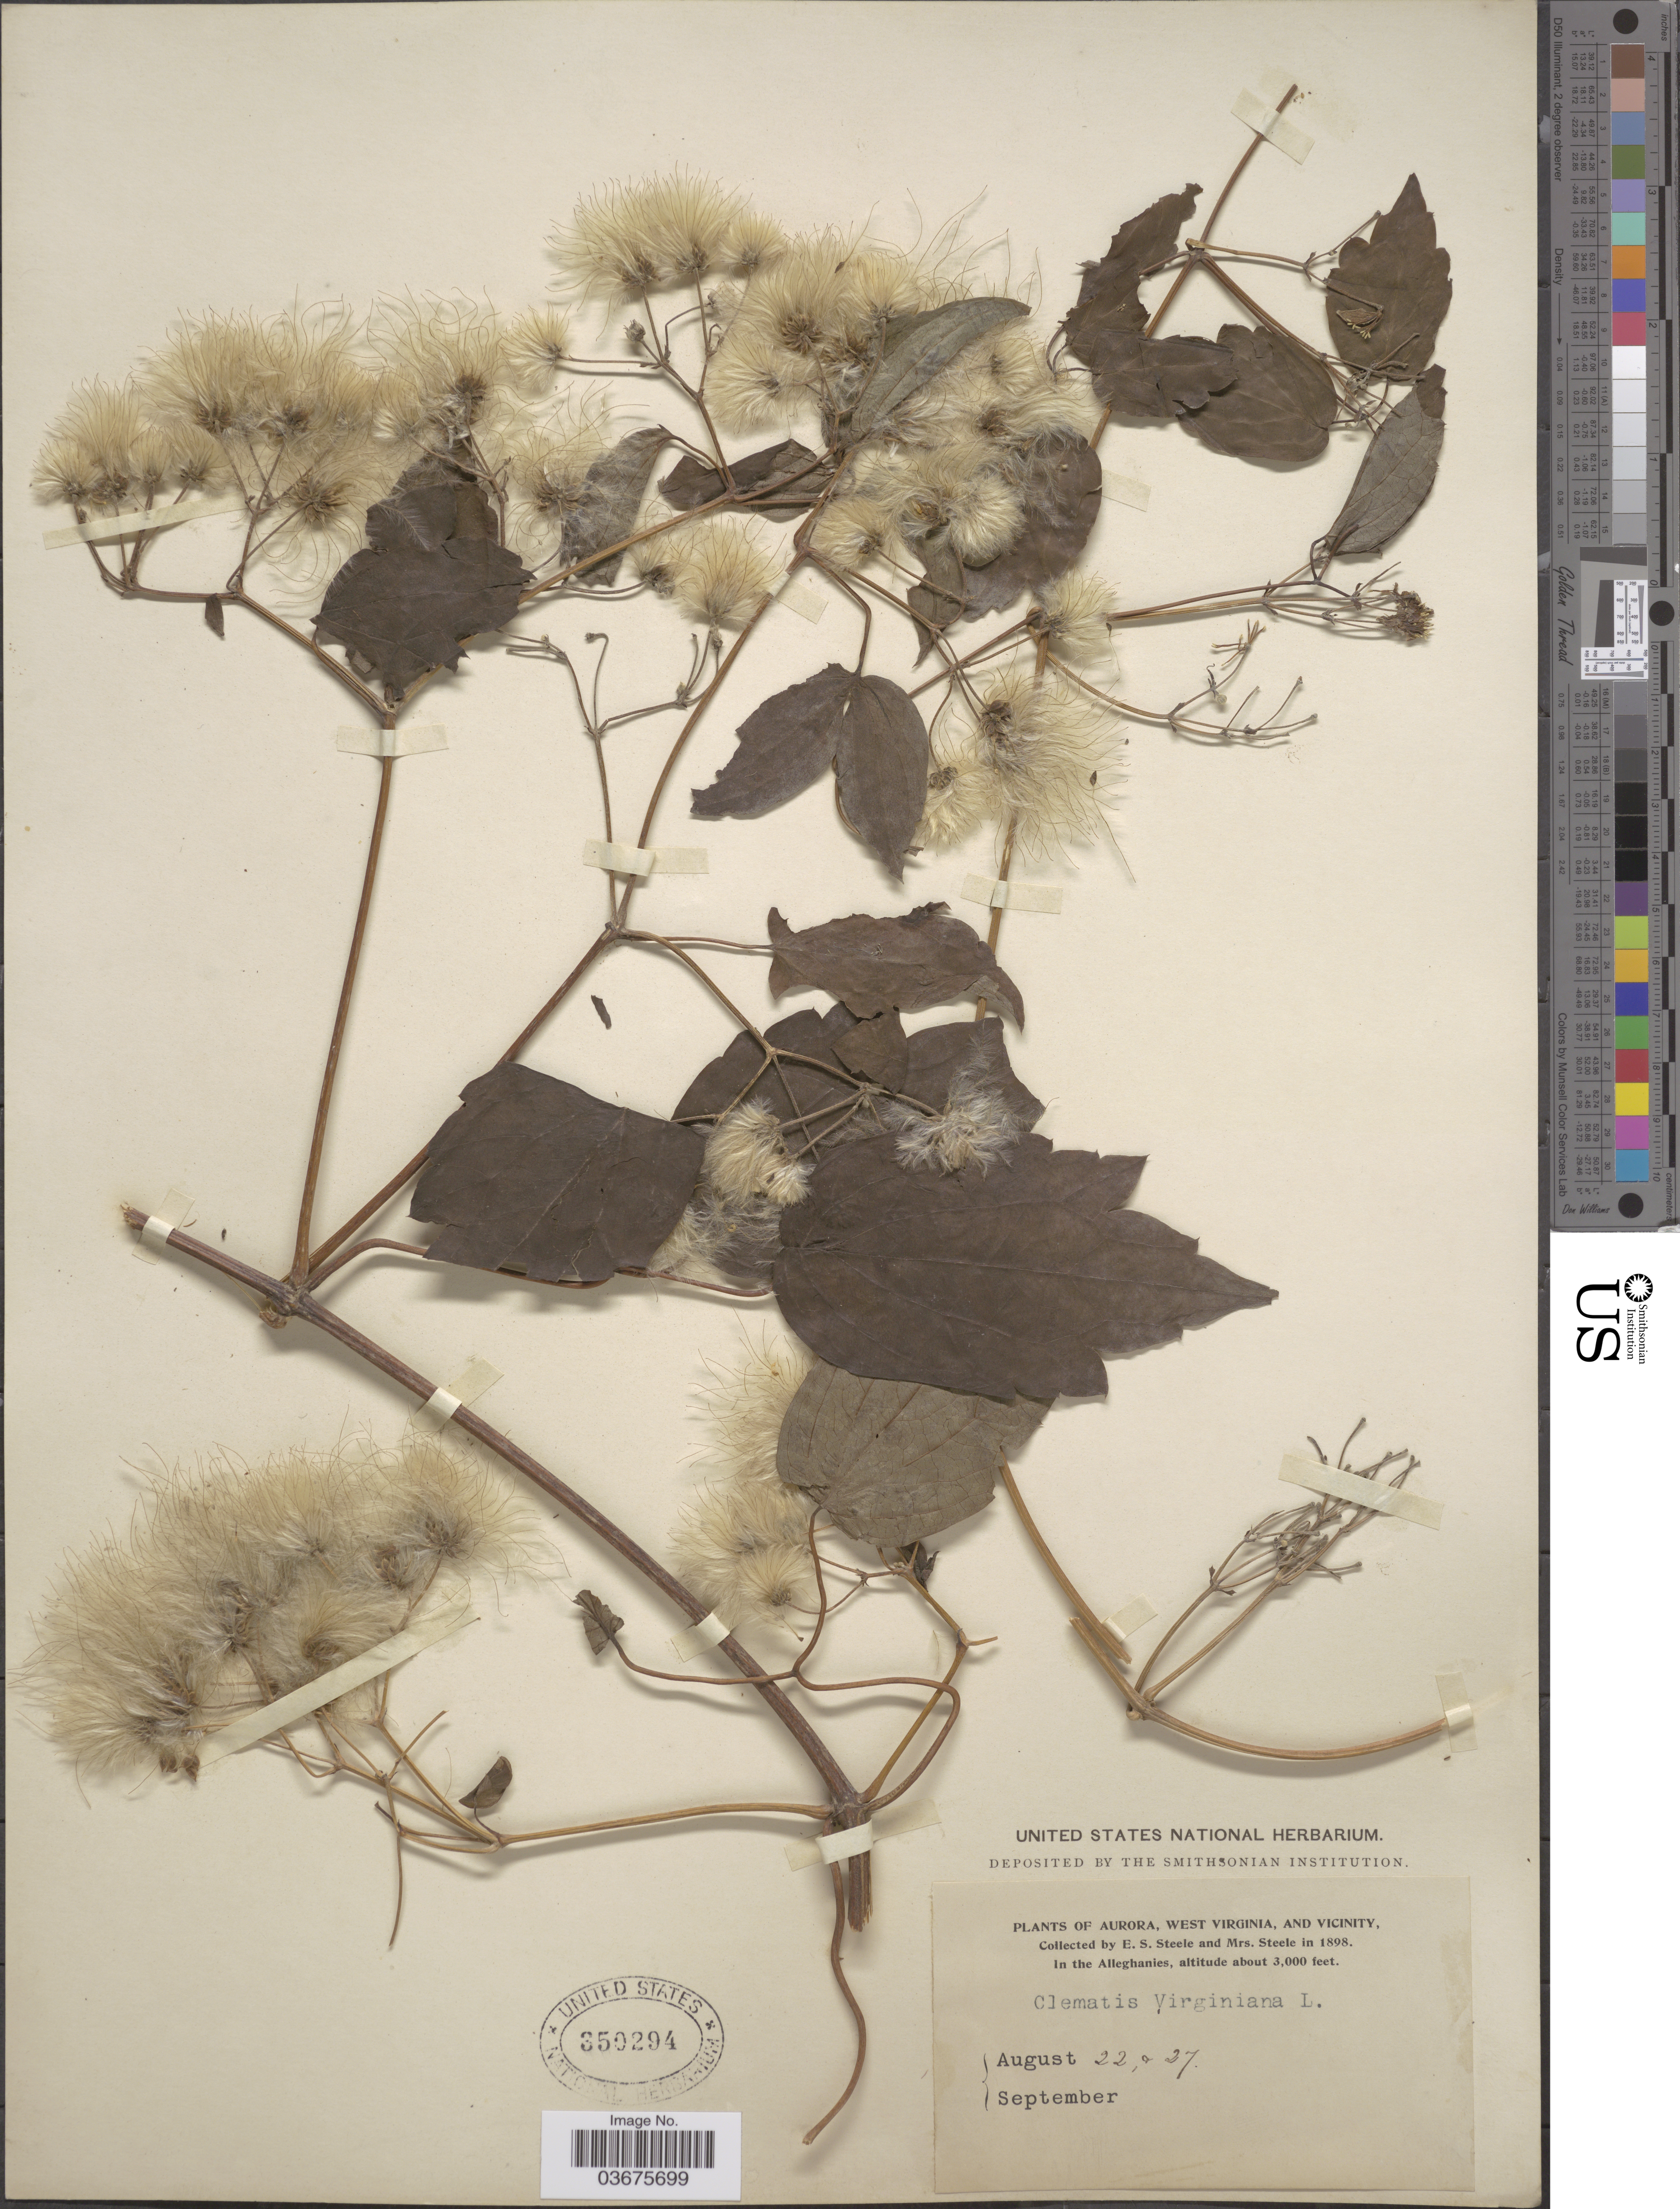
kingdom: Plantae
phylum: Tracheophyta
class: Magnoliopsida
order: Ranunculales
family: Ranunculaceae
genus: Clematis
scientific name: Clematis virginiana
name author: L.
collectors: E. Steele & Mrs. E. S. Steele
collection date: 1898-08-22/1898-08-27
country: United States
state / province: West Virginia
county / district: Preston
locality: Aurora, West Virginia, and Vicinity. In the Alleghanies.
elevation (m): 914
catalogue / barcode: US 350294